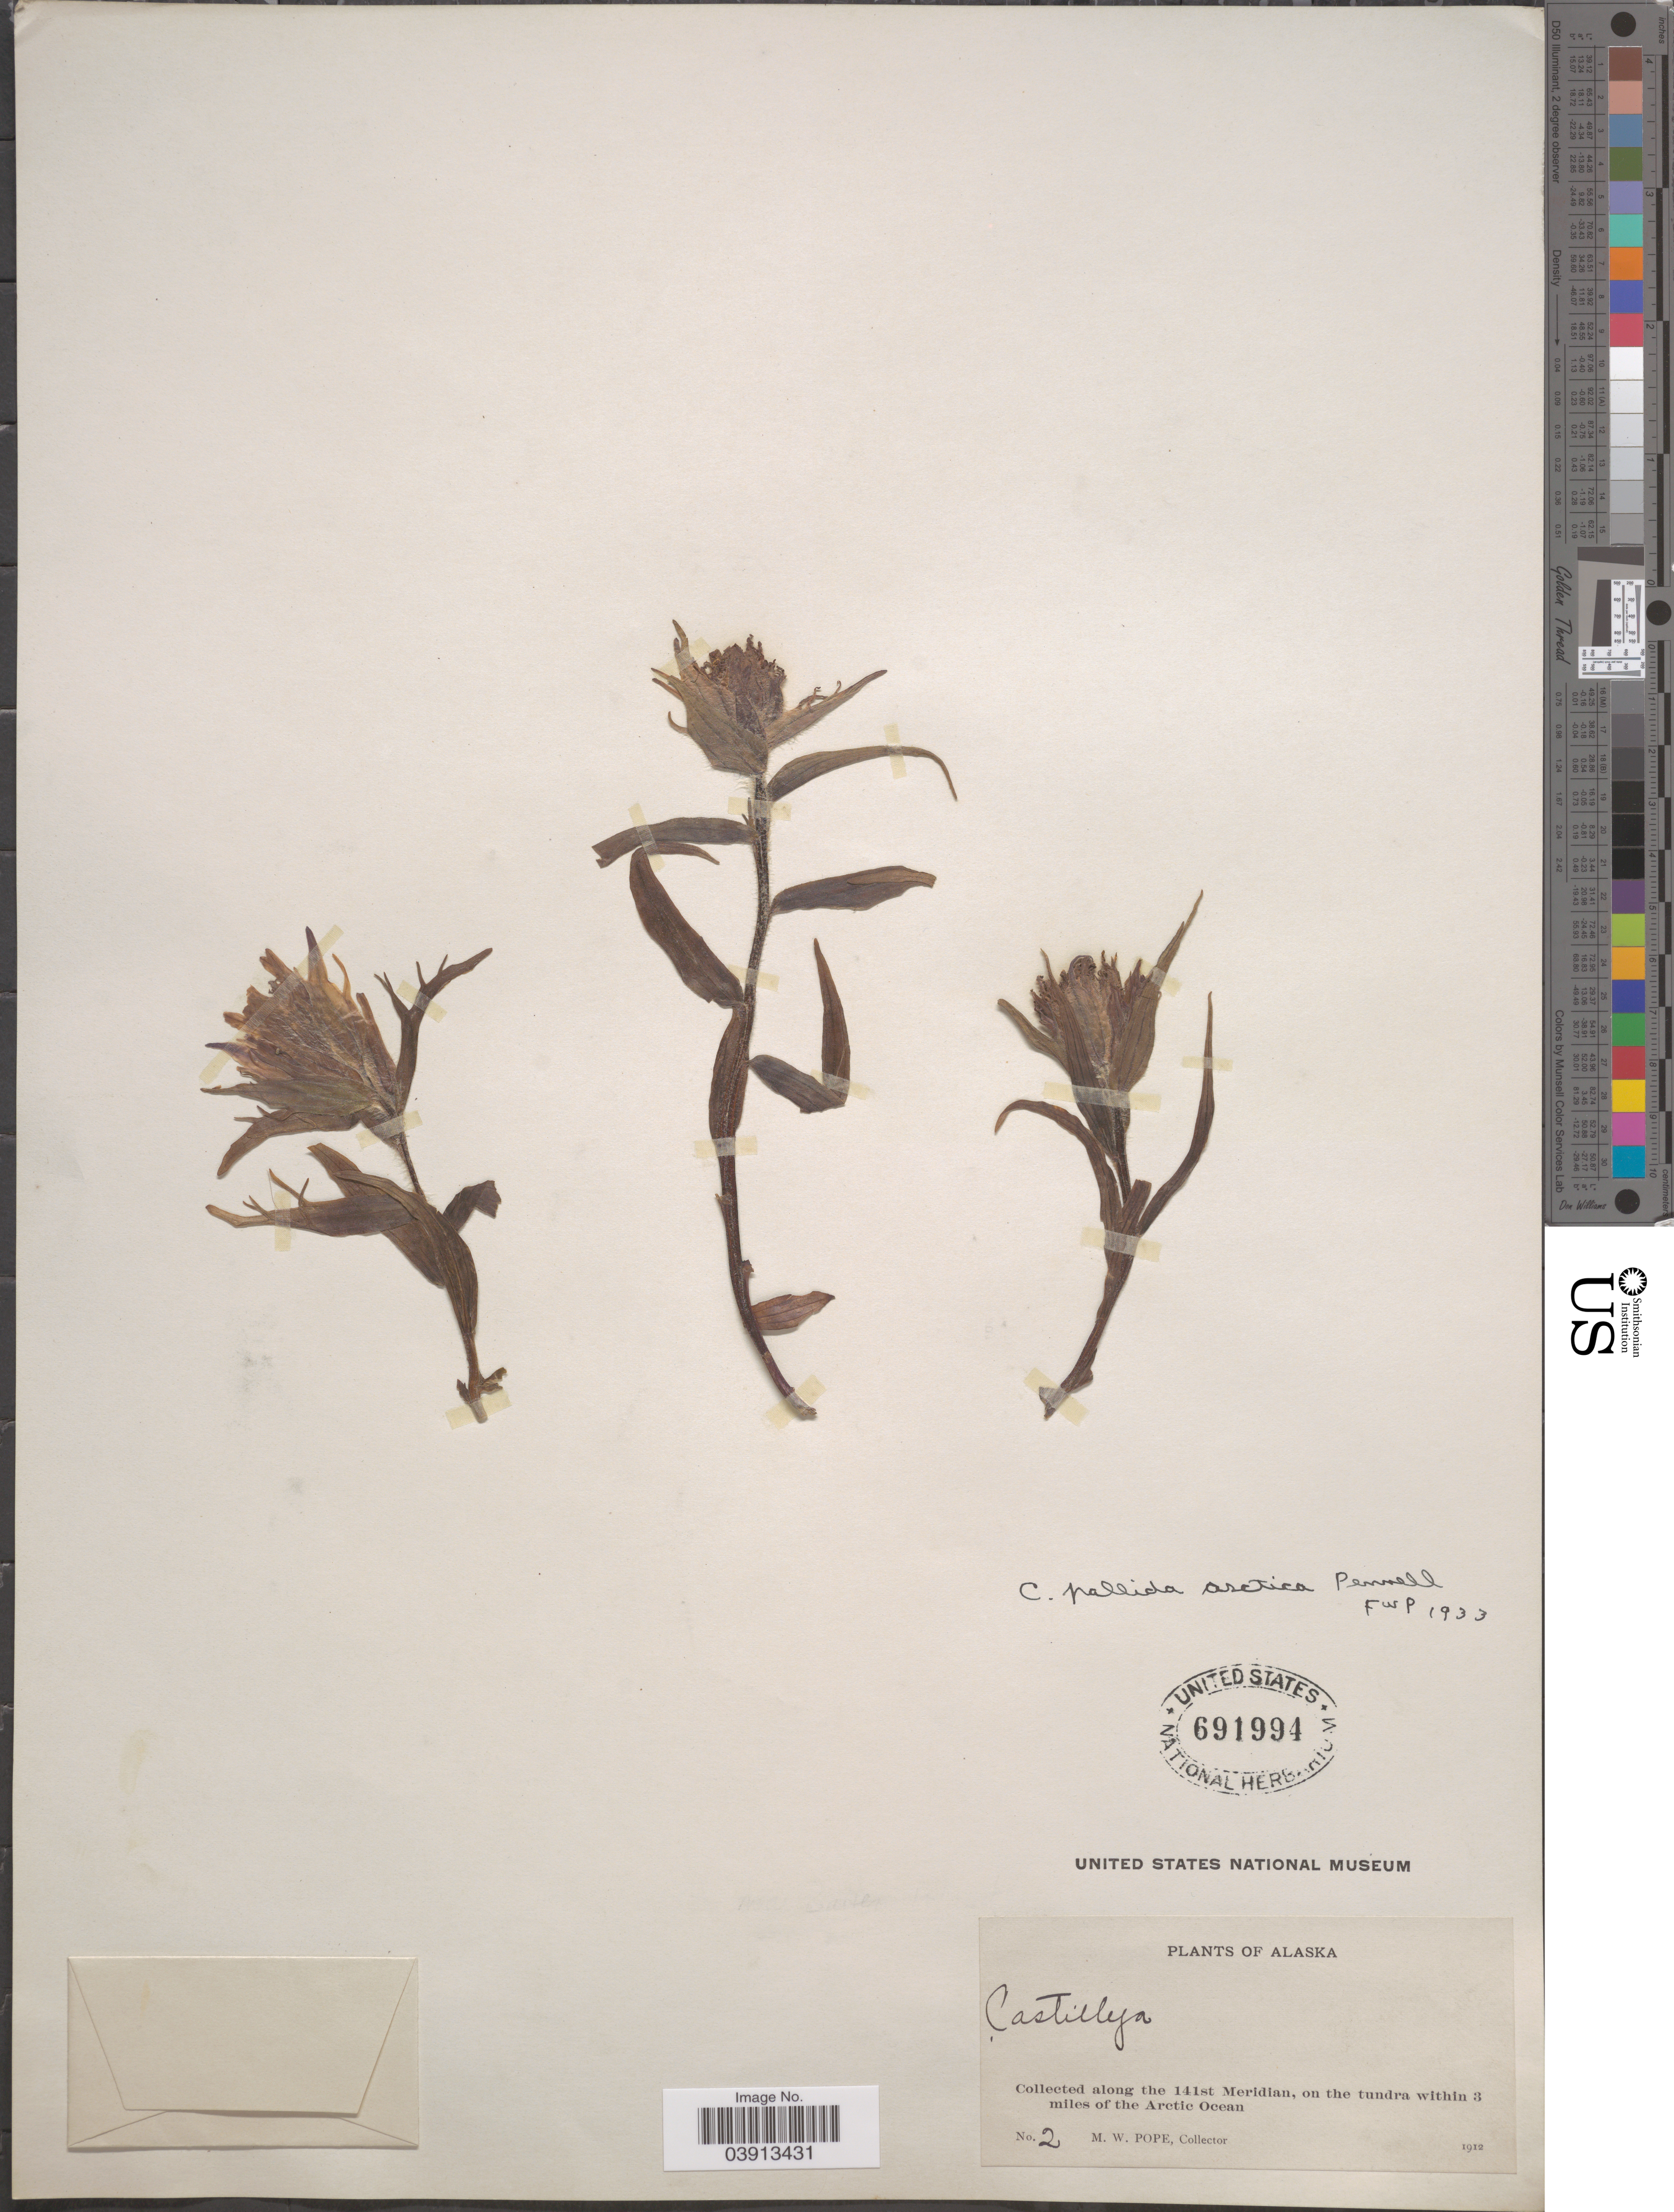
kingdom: Plantae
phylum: Tracheophyta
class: Magnoliopsida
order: Lamiales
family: Orobanchaceae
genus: Castilleja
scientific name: Castilleja pallida var. elegans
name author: (Malte) Pennell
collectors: M. Pope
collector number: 2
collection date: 1912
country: United States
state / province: Alaska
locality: Along the 141st Meridian, on the tundra within 3 miles of the Arctic Ocean.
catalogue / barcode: US 691994